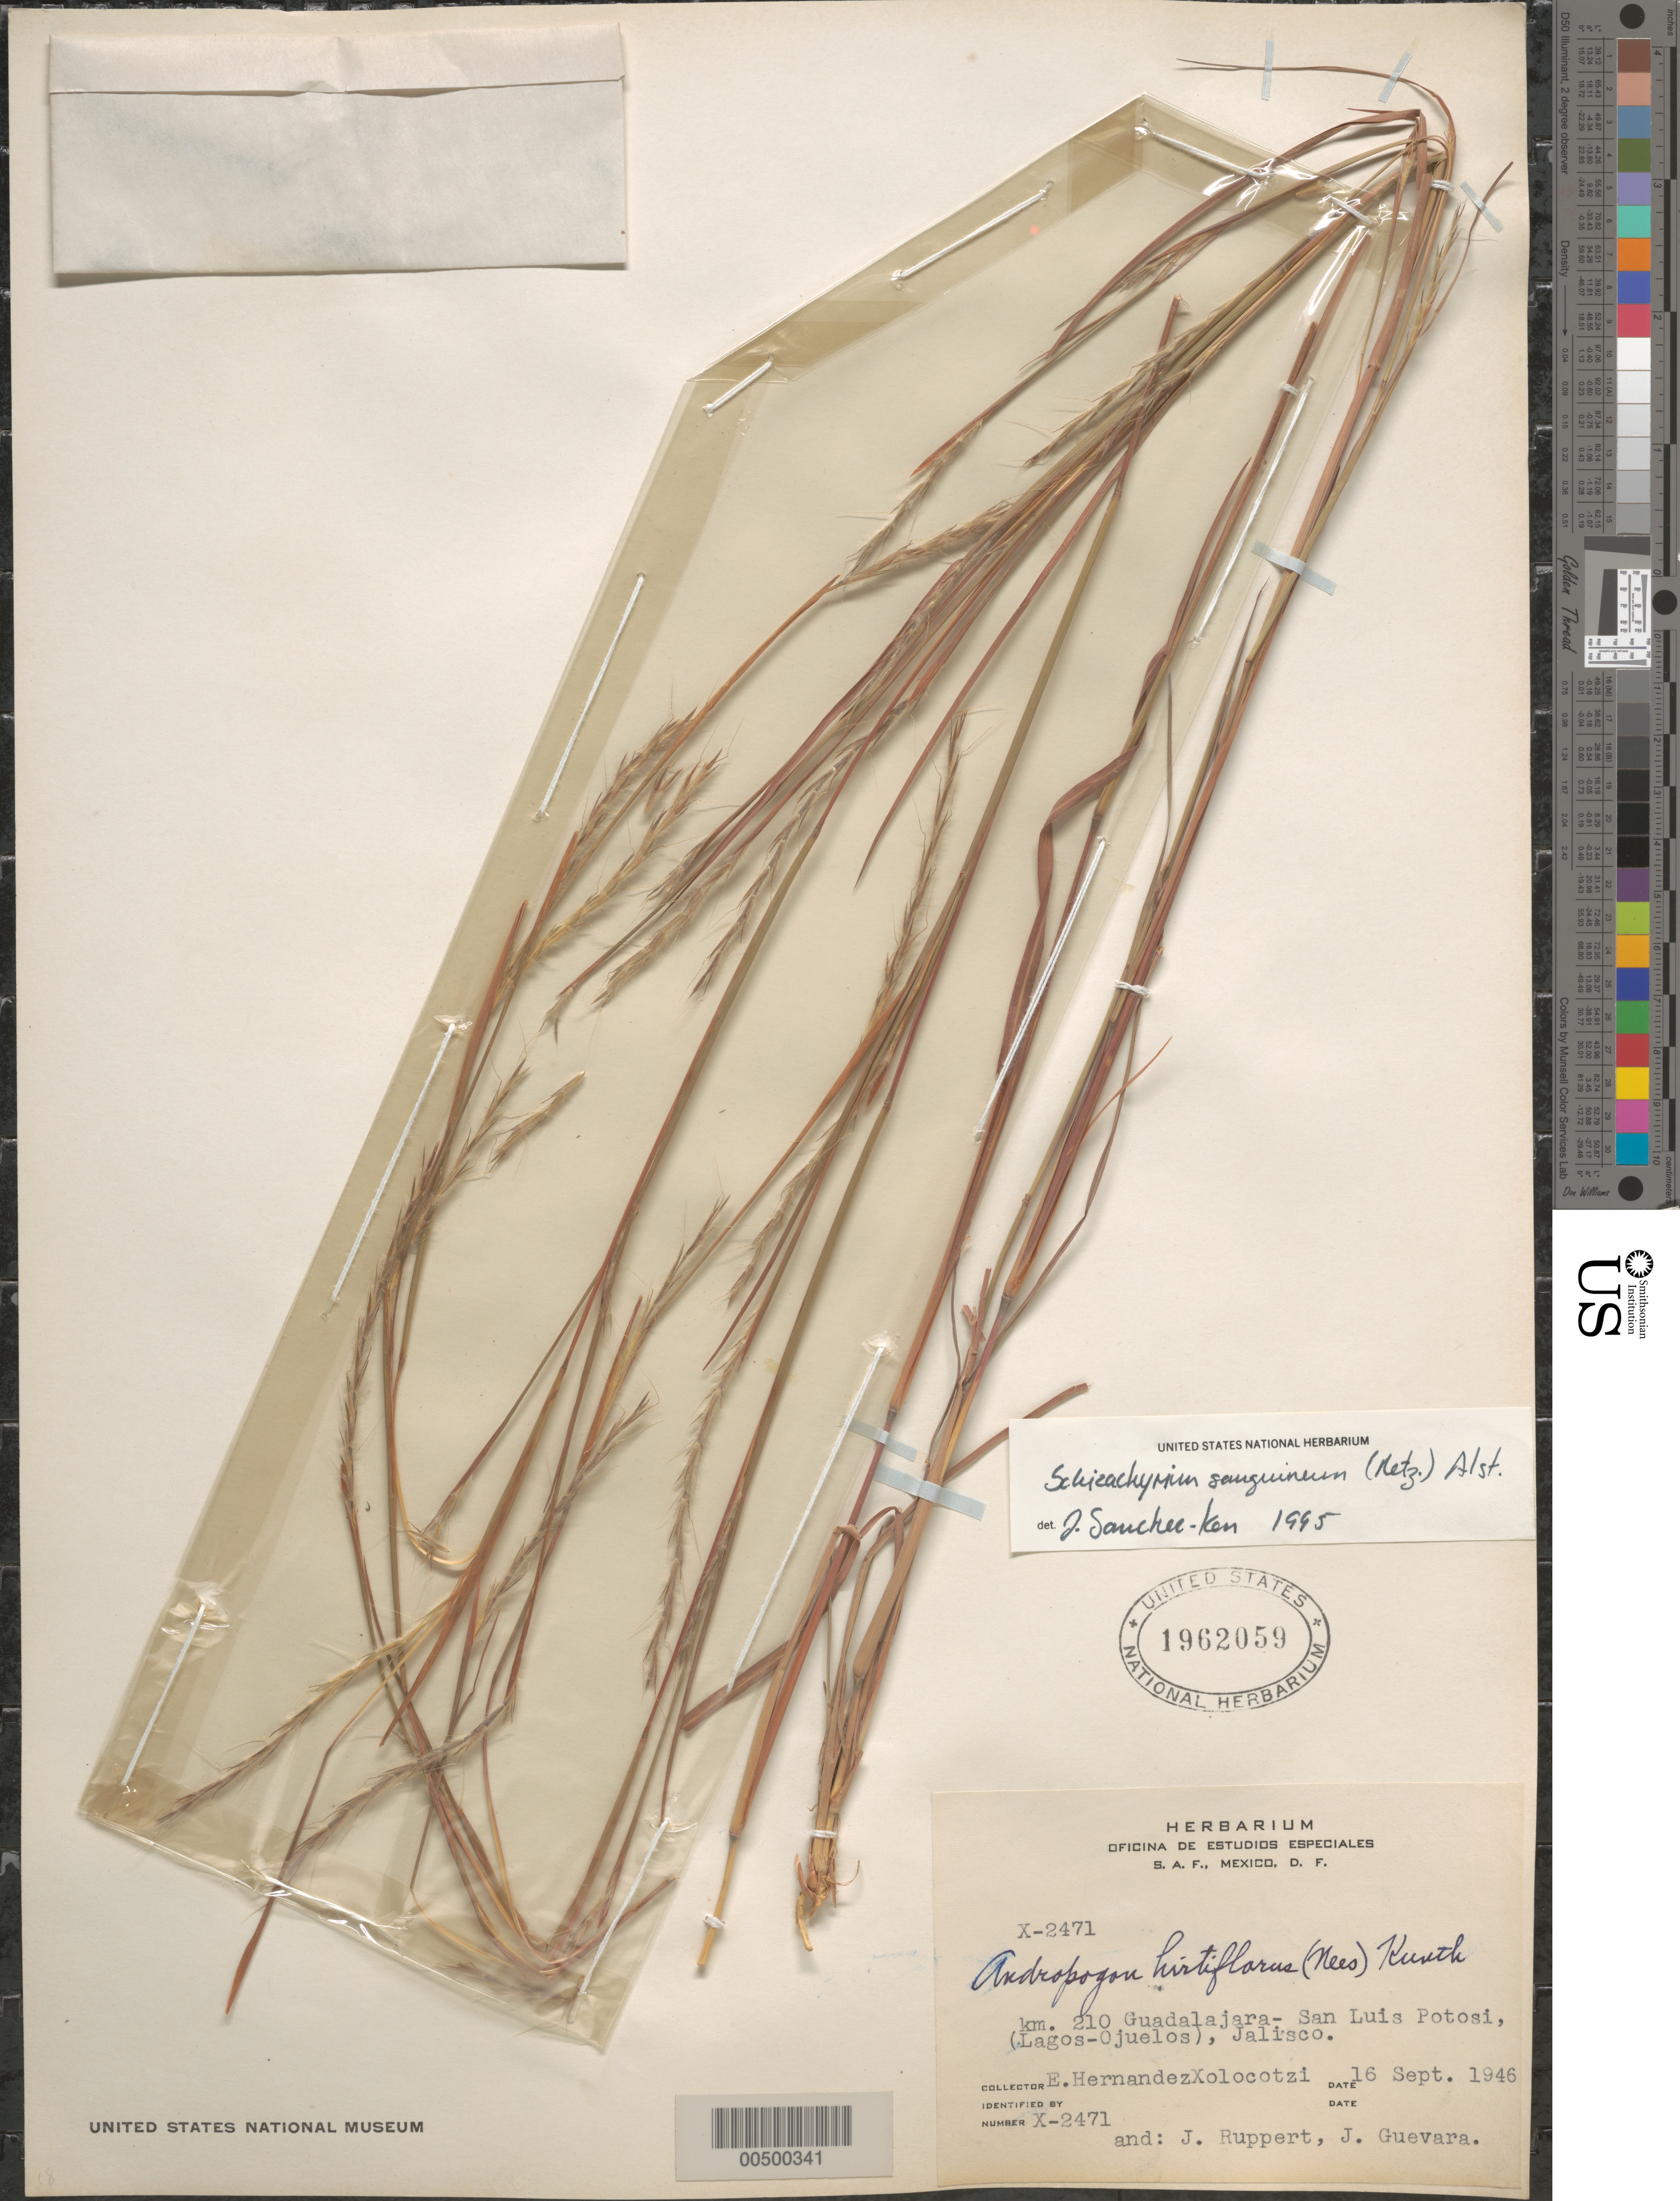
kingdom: Plantae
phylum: Tracheophyta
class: Liliopsida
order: Poales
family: Poaceae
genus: Schizachyrium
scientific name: Schizachyrium sanguineum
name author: (Retz.) Alston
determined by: Sánchez-Ken, J. G.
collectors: E. I. Hernández-X., J. Ruppert & J. Guevara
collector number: X-2471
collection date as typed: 16 Sep 1946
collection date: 1946-09-16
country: Mexico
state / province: Jalisco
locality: Km 210 Guadalajara-San Luis Potosi (Lagos Ojuelos)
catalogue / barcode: US 1962059